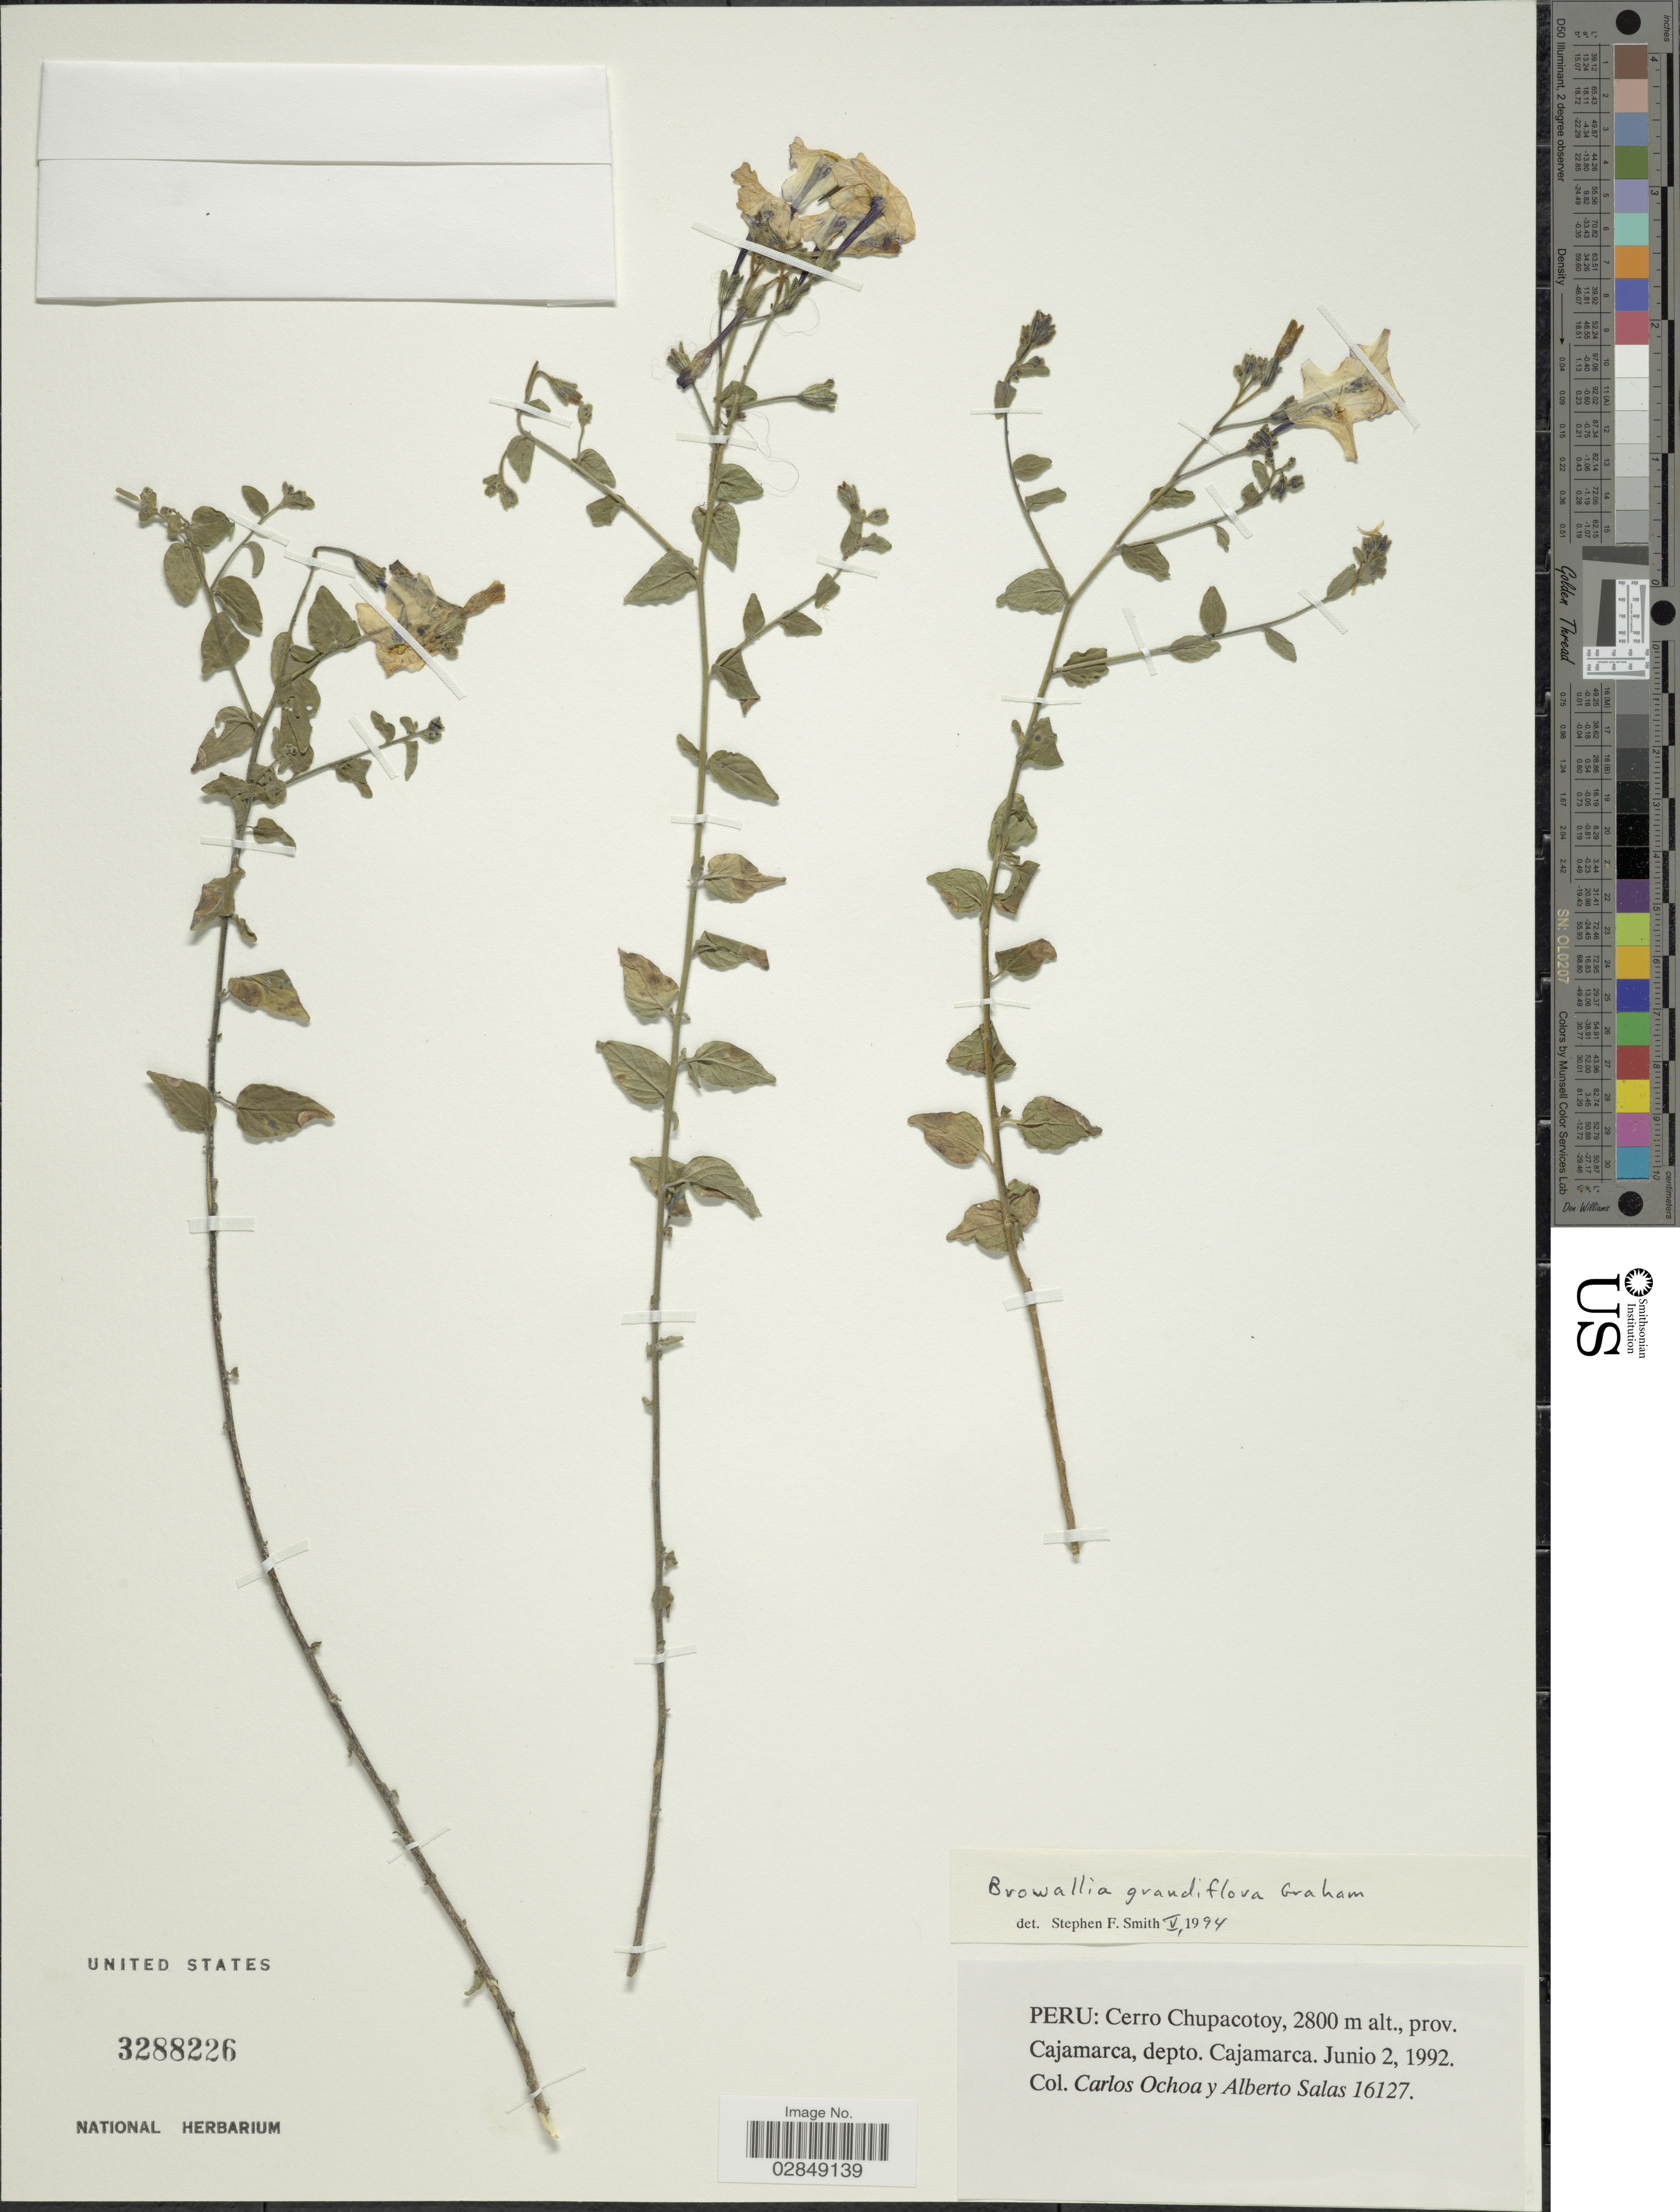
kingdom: Plantae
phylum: Tracheophyta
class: Magnoliopsida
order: Solanales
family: Solanaceae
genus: Browallia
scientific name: Browallia americana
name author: L.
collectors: C. Ochoa & A. Salas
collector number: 16127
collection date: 1992-06-02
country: Peru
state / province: Cajamarca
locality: Cerrro Chupacotoy, Prov. Cajamarca, depto. Cajamarca.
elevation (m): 2800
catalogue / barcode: US 3288226